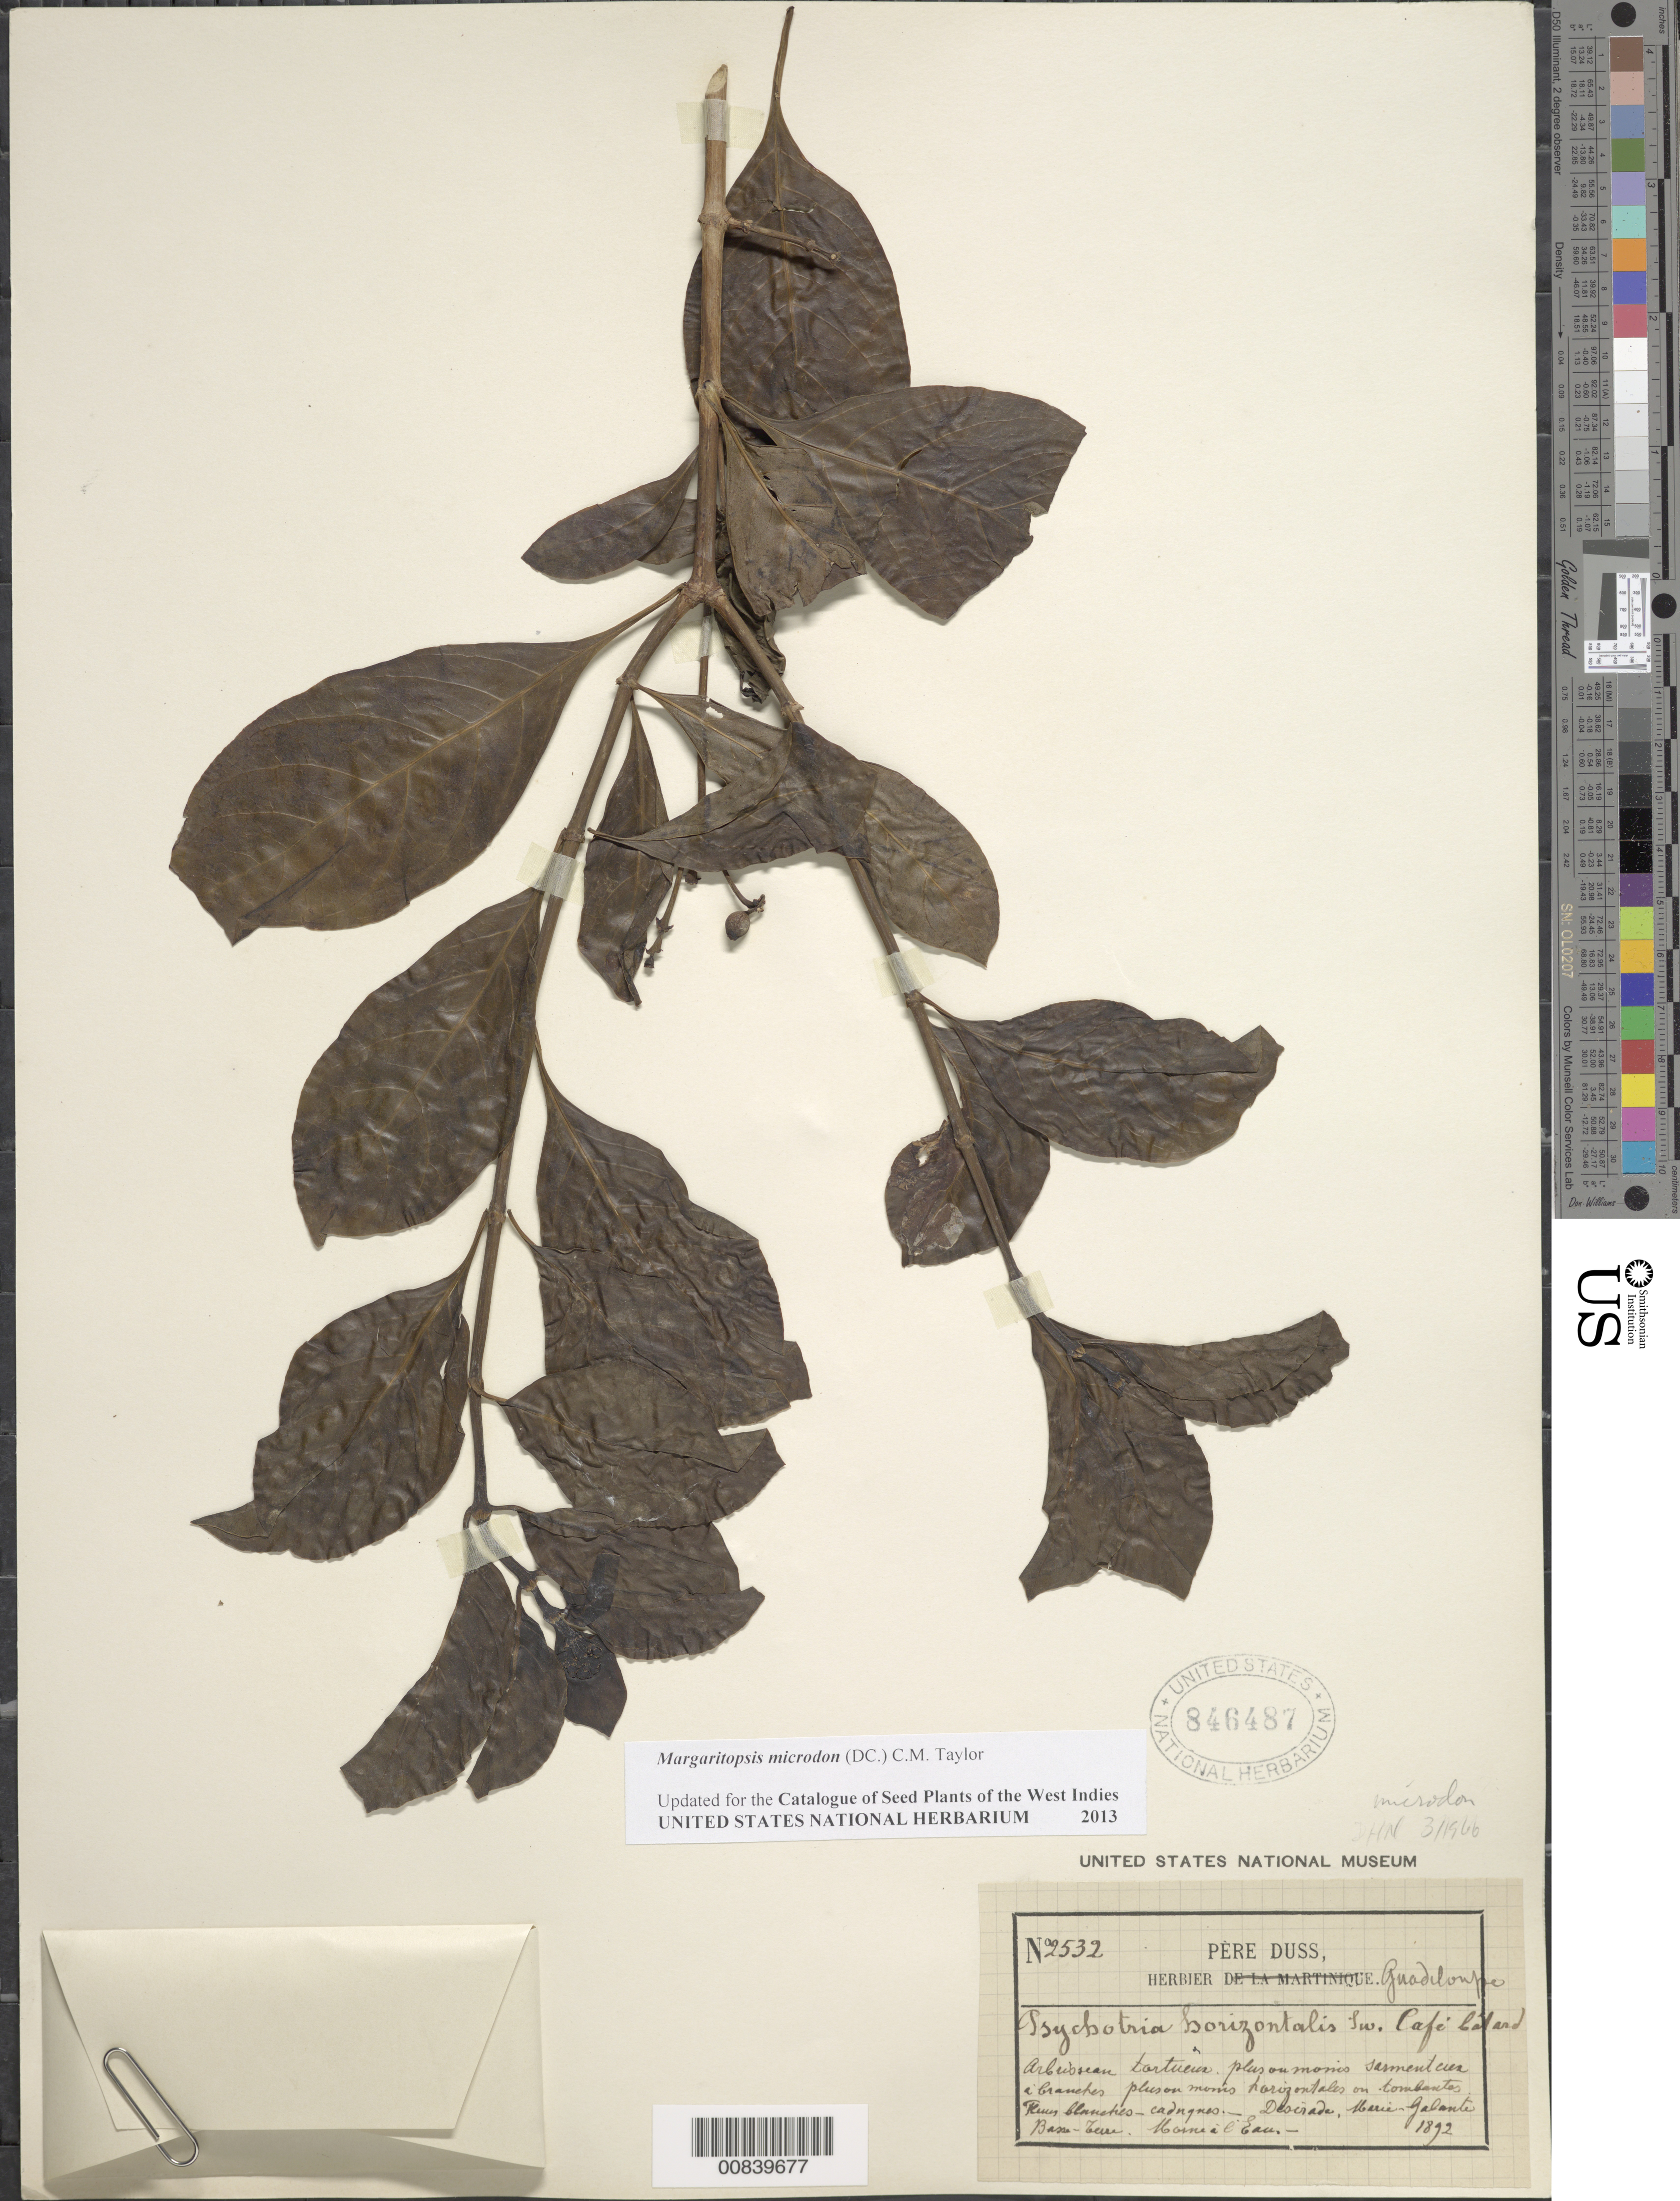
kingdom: Plantae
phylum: Tracheophyta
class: Magnoliopsida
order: Gentianales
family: Rubiaceae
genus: Margaritopsis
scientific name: Margaritopsis microdon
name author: (DC.) C.M. Taylor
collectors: Père Duss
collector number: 2532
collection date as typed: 1892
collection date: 1892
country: Guadeloupe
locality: Desirade, Marie--Galante. Morne à l'Eau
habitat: Basse-terre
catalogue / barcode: US 846487